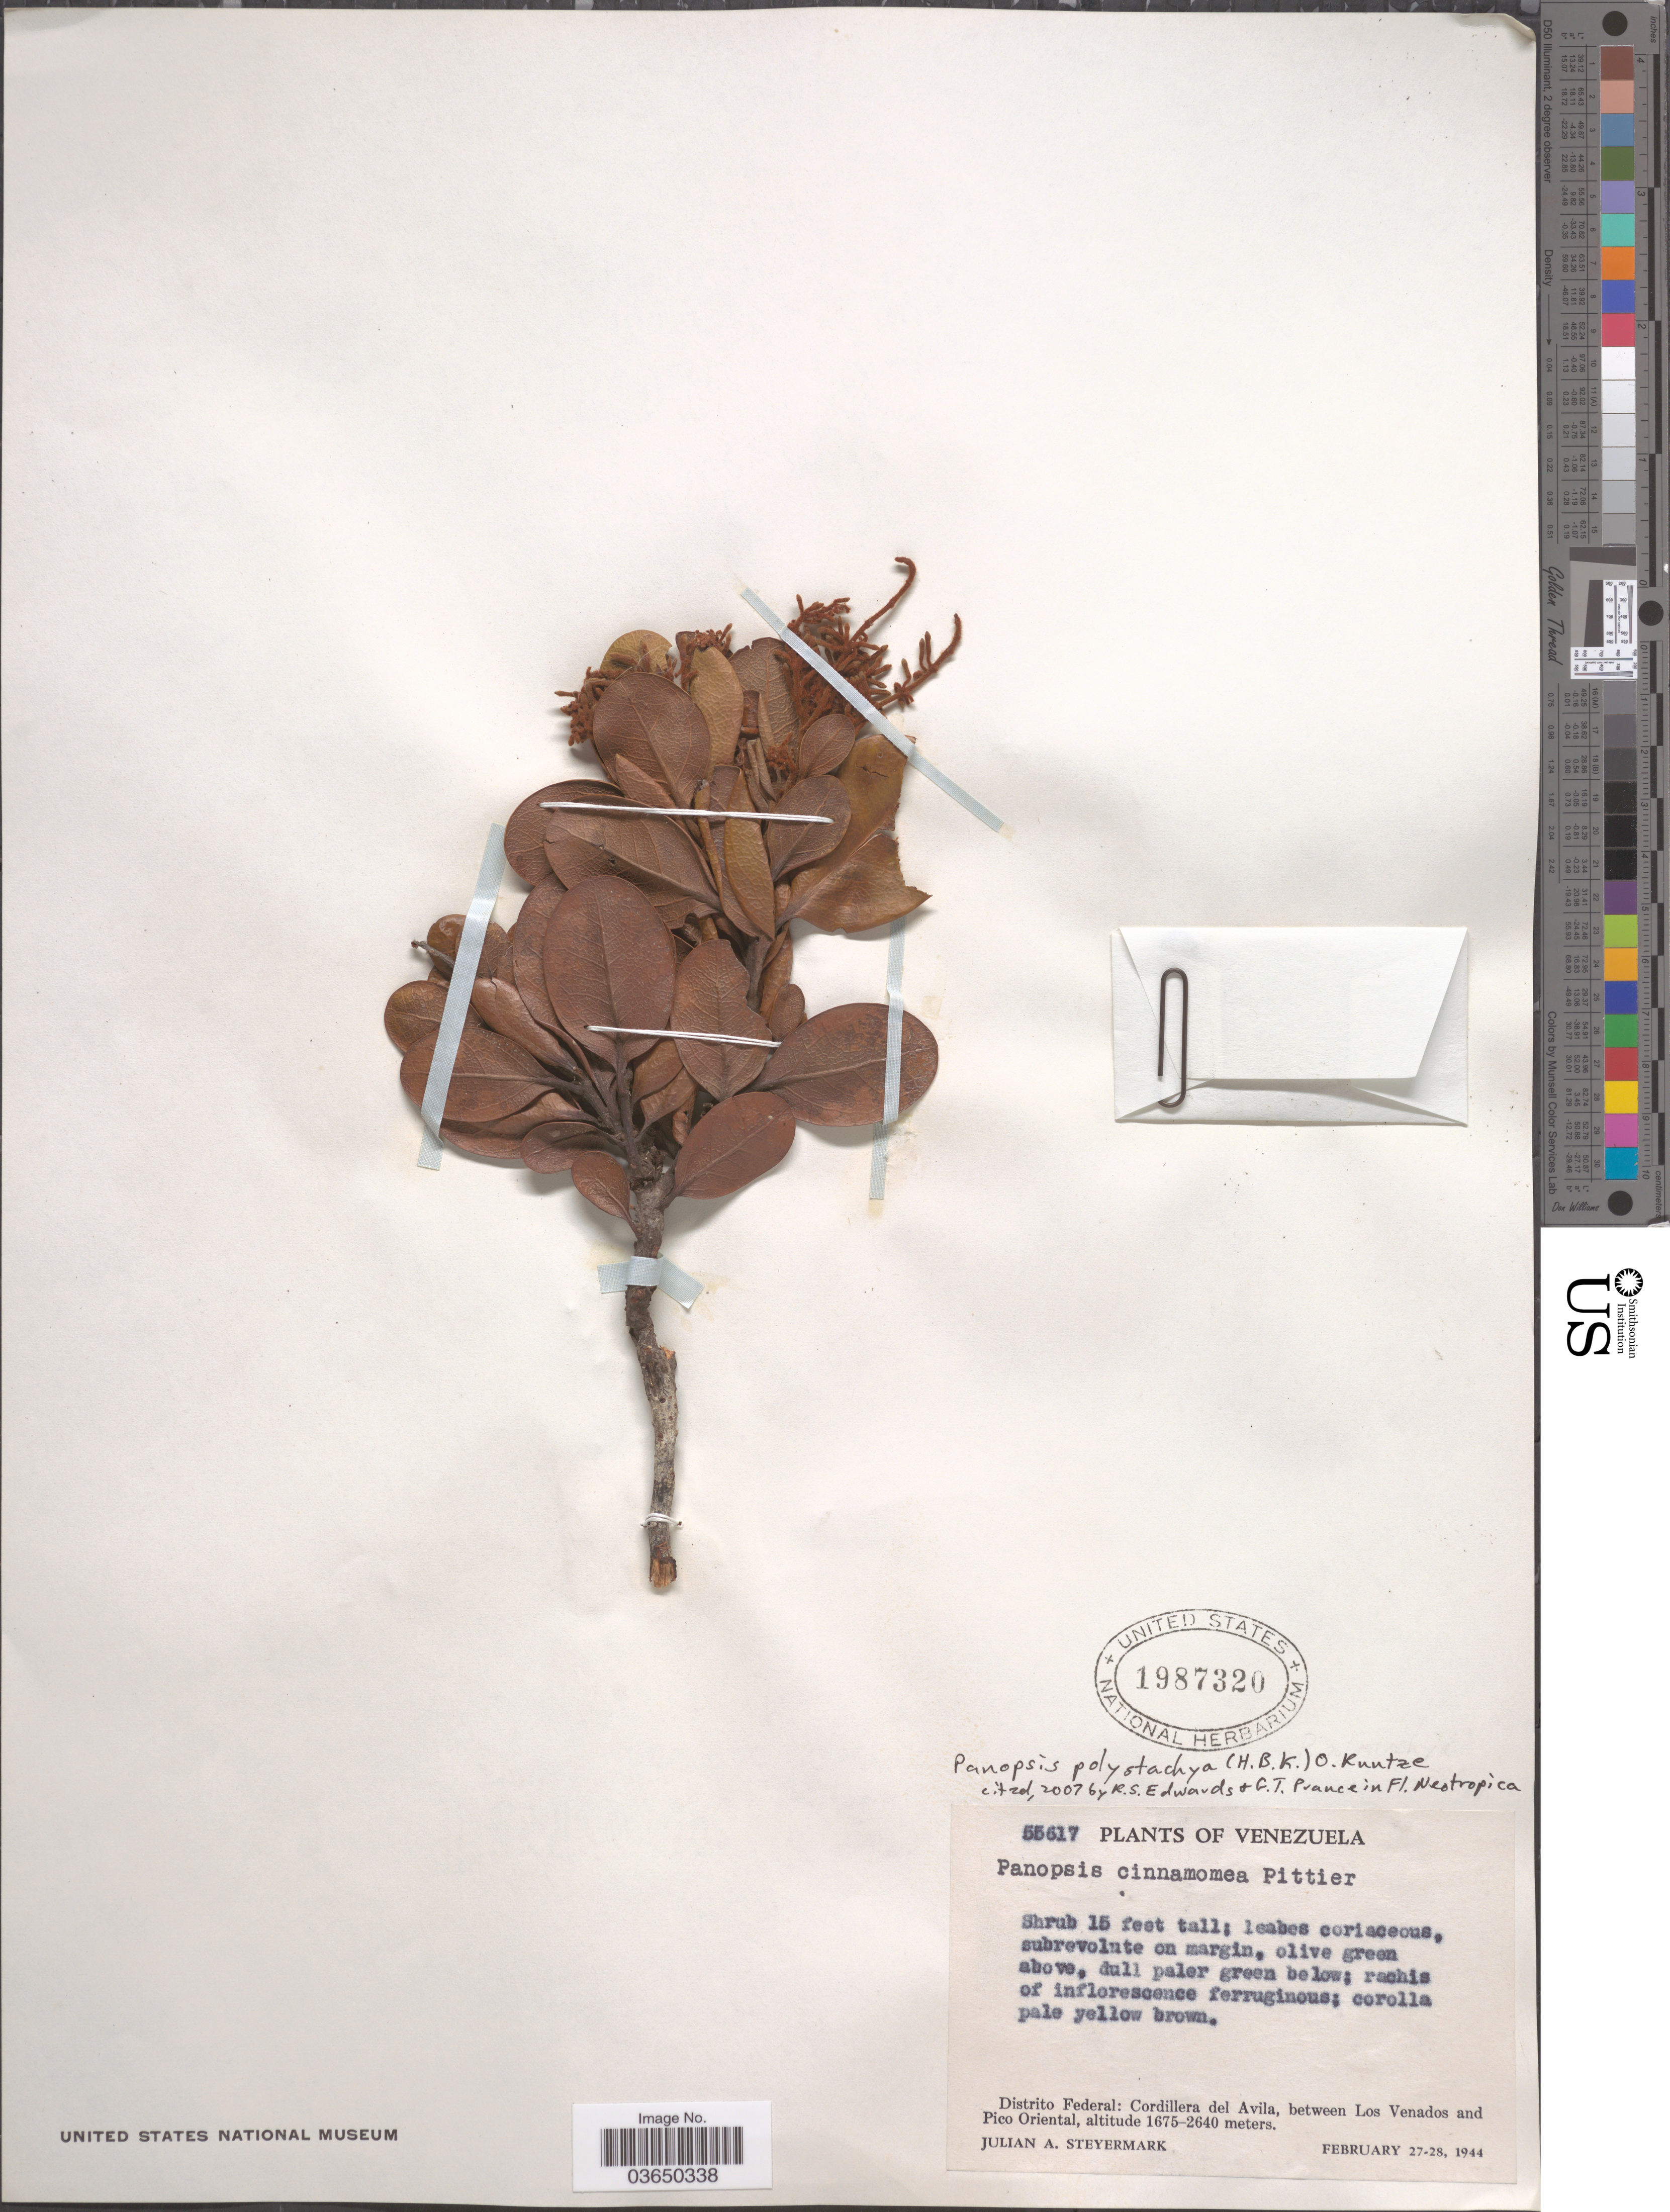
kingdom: Plantae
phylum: Tracheophyta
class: Magnoliopsida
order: Proteales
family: Proteaceae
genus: Panopsis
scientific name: Panopsis polystachya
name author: (Kunth) Kuntze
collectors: J. Steyermark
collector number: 55617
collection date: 1944-02-27/1944-02-28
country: Venezuela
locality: Distrito Federal: Cordillera del Avila, between Los Venados and Pico Oriental.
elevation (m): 1675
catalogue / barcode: US 1987320